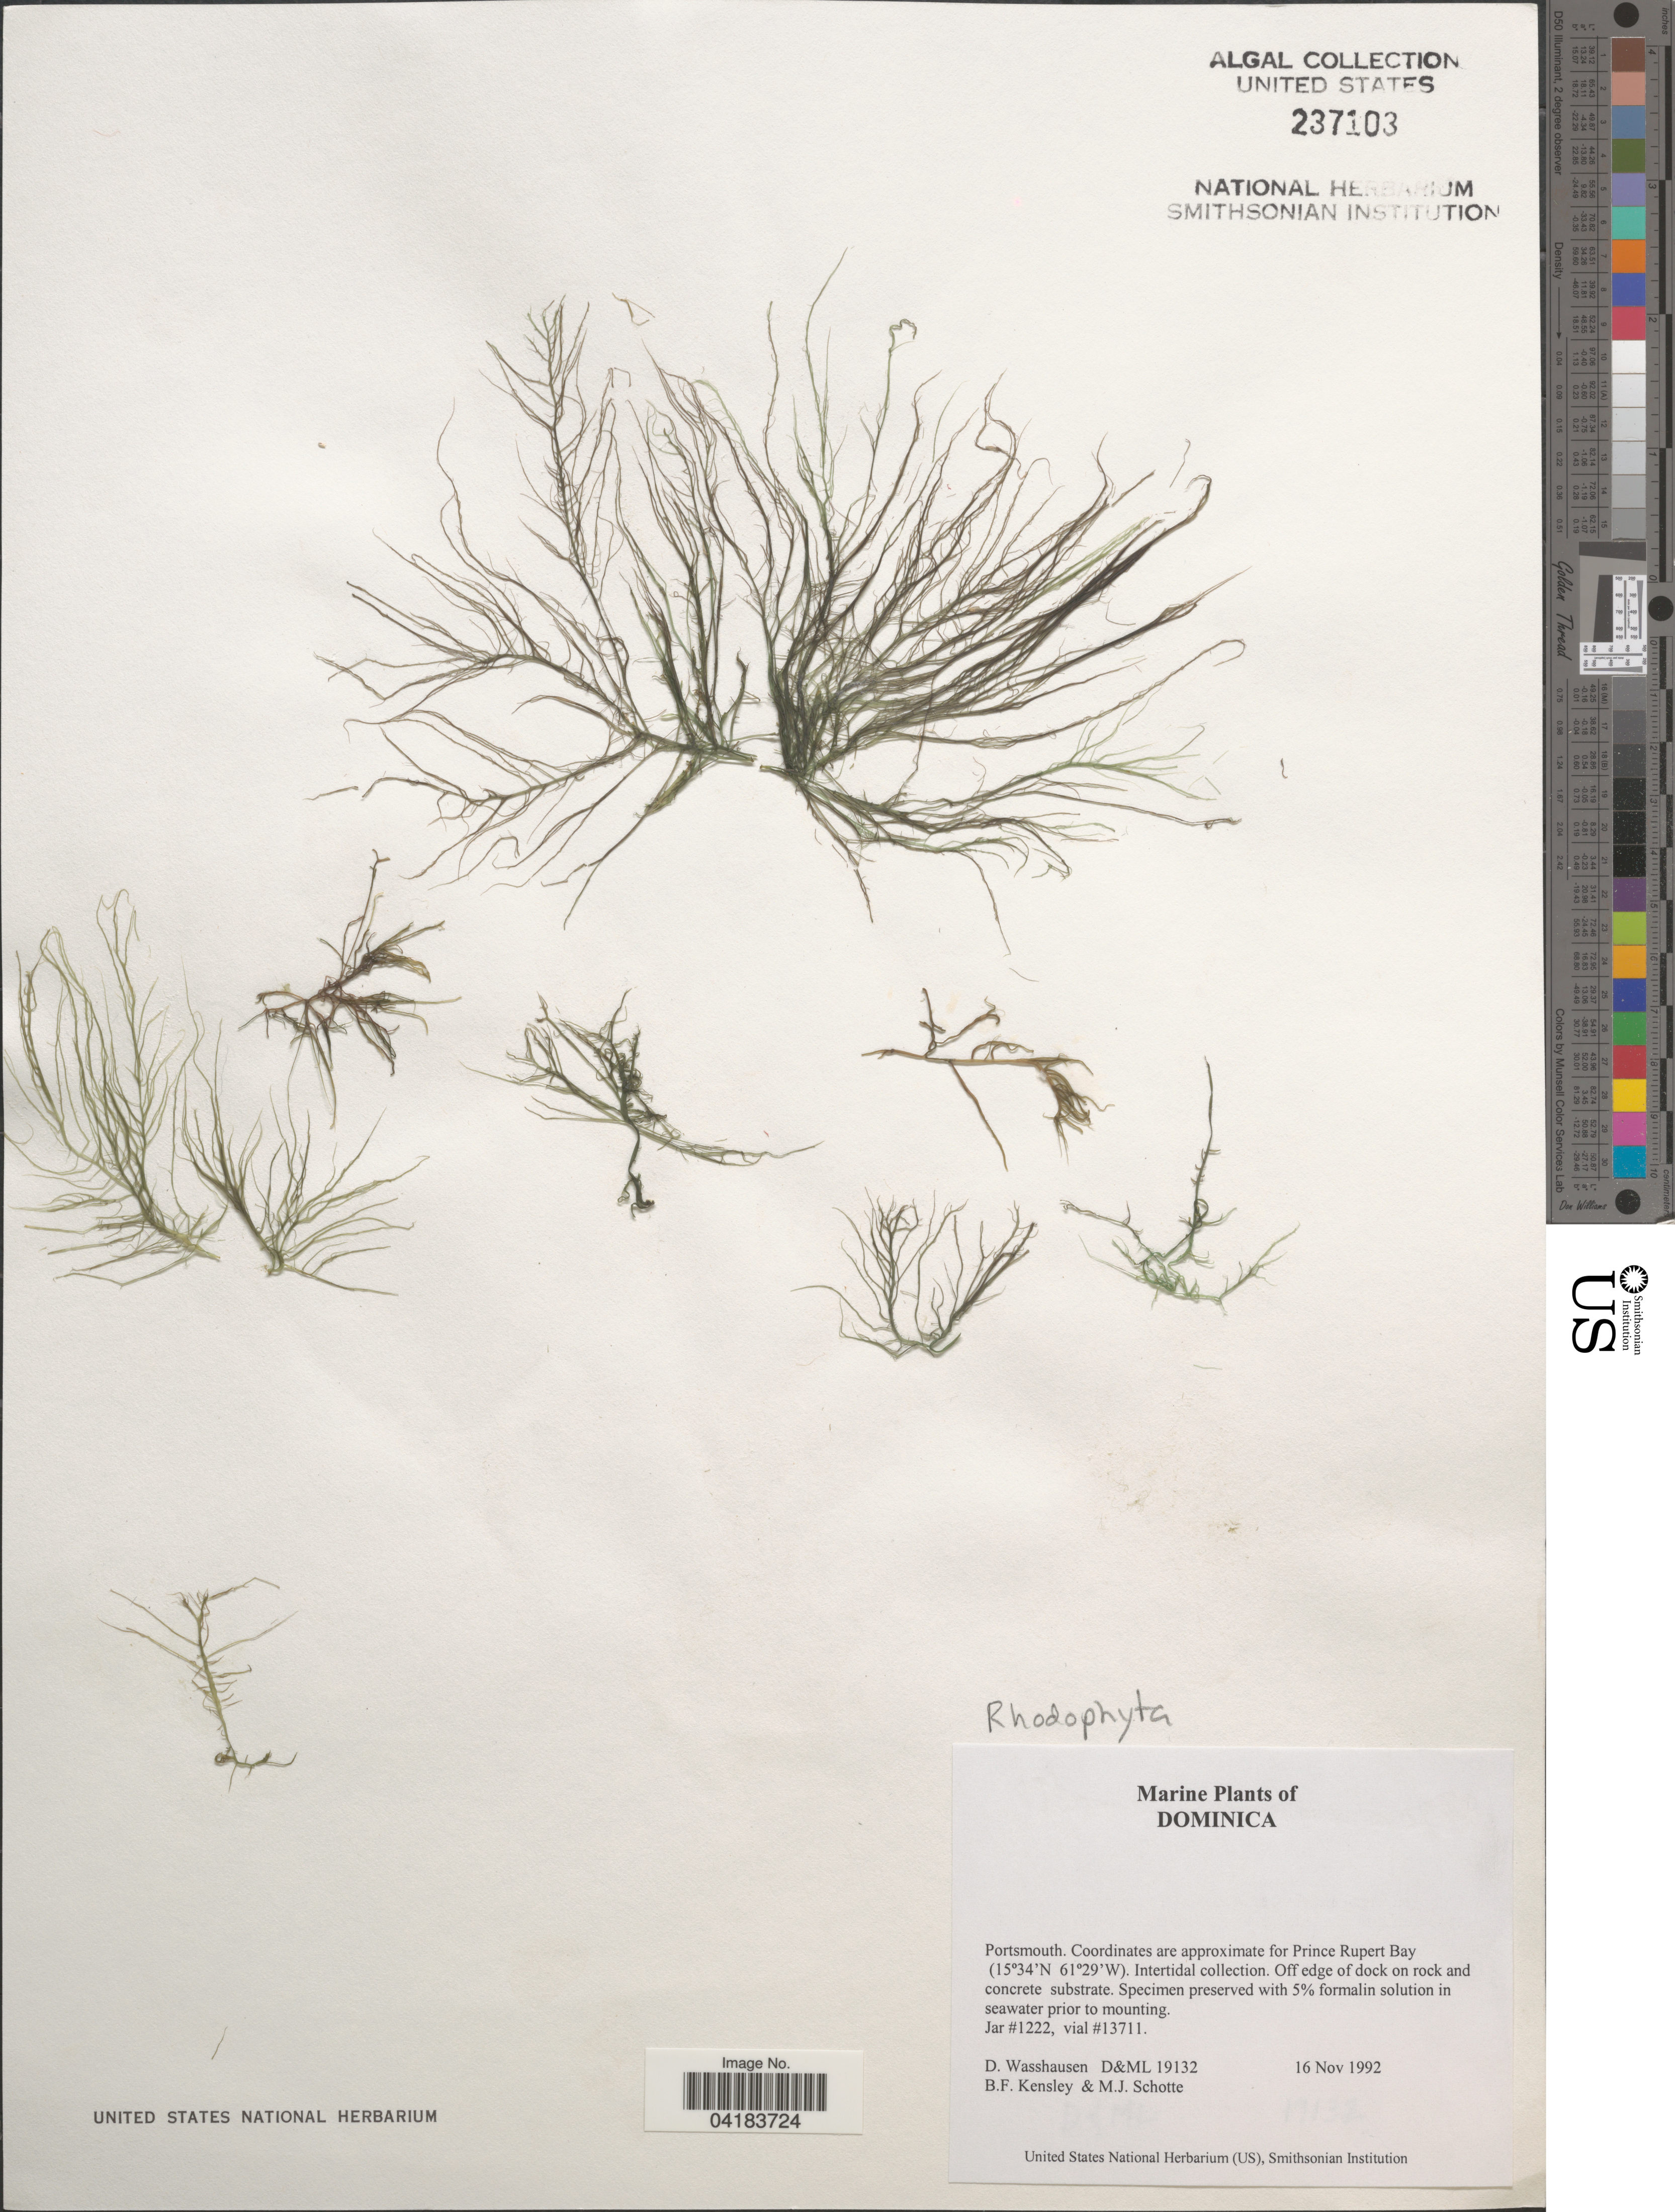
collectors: D. C. Wasshausen, B. Kensley & M. Schotte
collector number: D&ML19132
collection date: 1992-11-16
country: Dominica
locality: Portsmouth. Coordinates are approximate for Prince Rupert Bay.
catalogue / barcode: US 237103